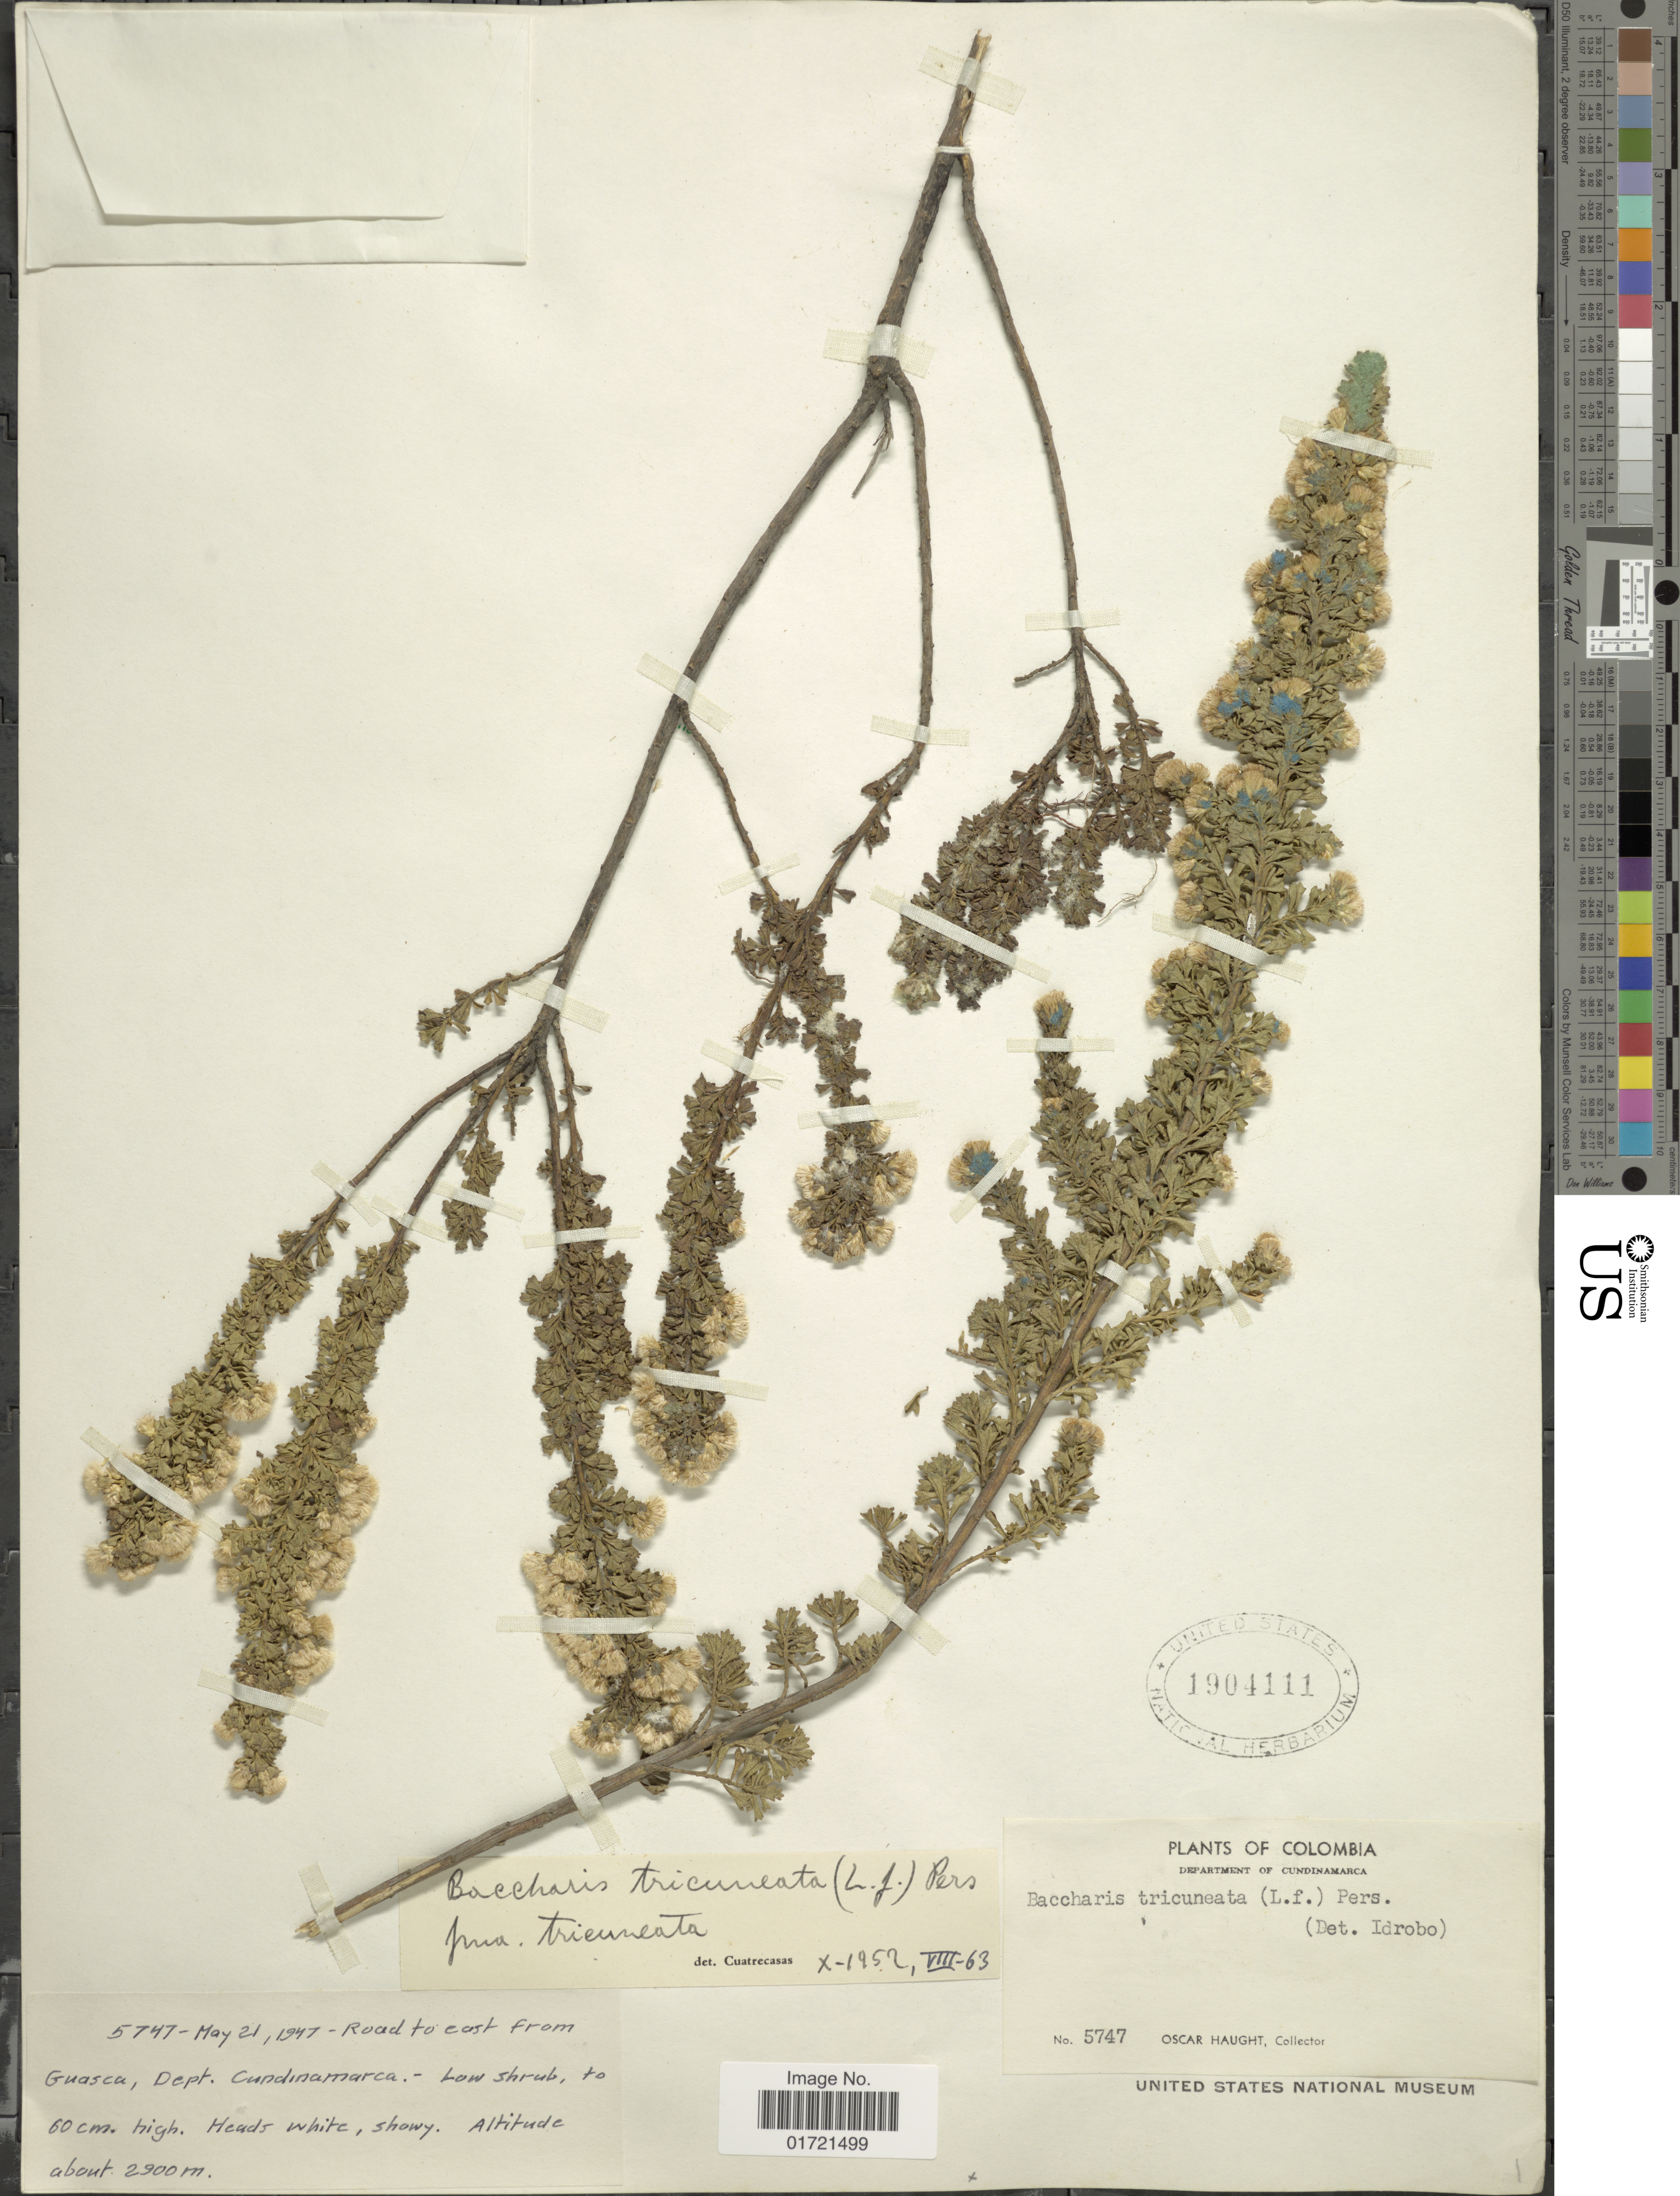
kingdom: Plantae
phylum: Tracheophyta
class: Magnoliopsida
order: Asterales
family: Asteraceae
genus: Baccharis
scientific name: Baccharis tricuneata f. tricuneata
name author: (L. f.) Pers.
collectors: O. L. Haught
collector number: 5747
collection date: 1947-05-21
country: Colombia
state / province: Cundinamarca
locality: Road to east from Guasca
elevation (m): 2900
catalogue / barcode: US 1904111